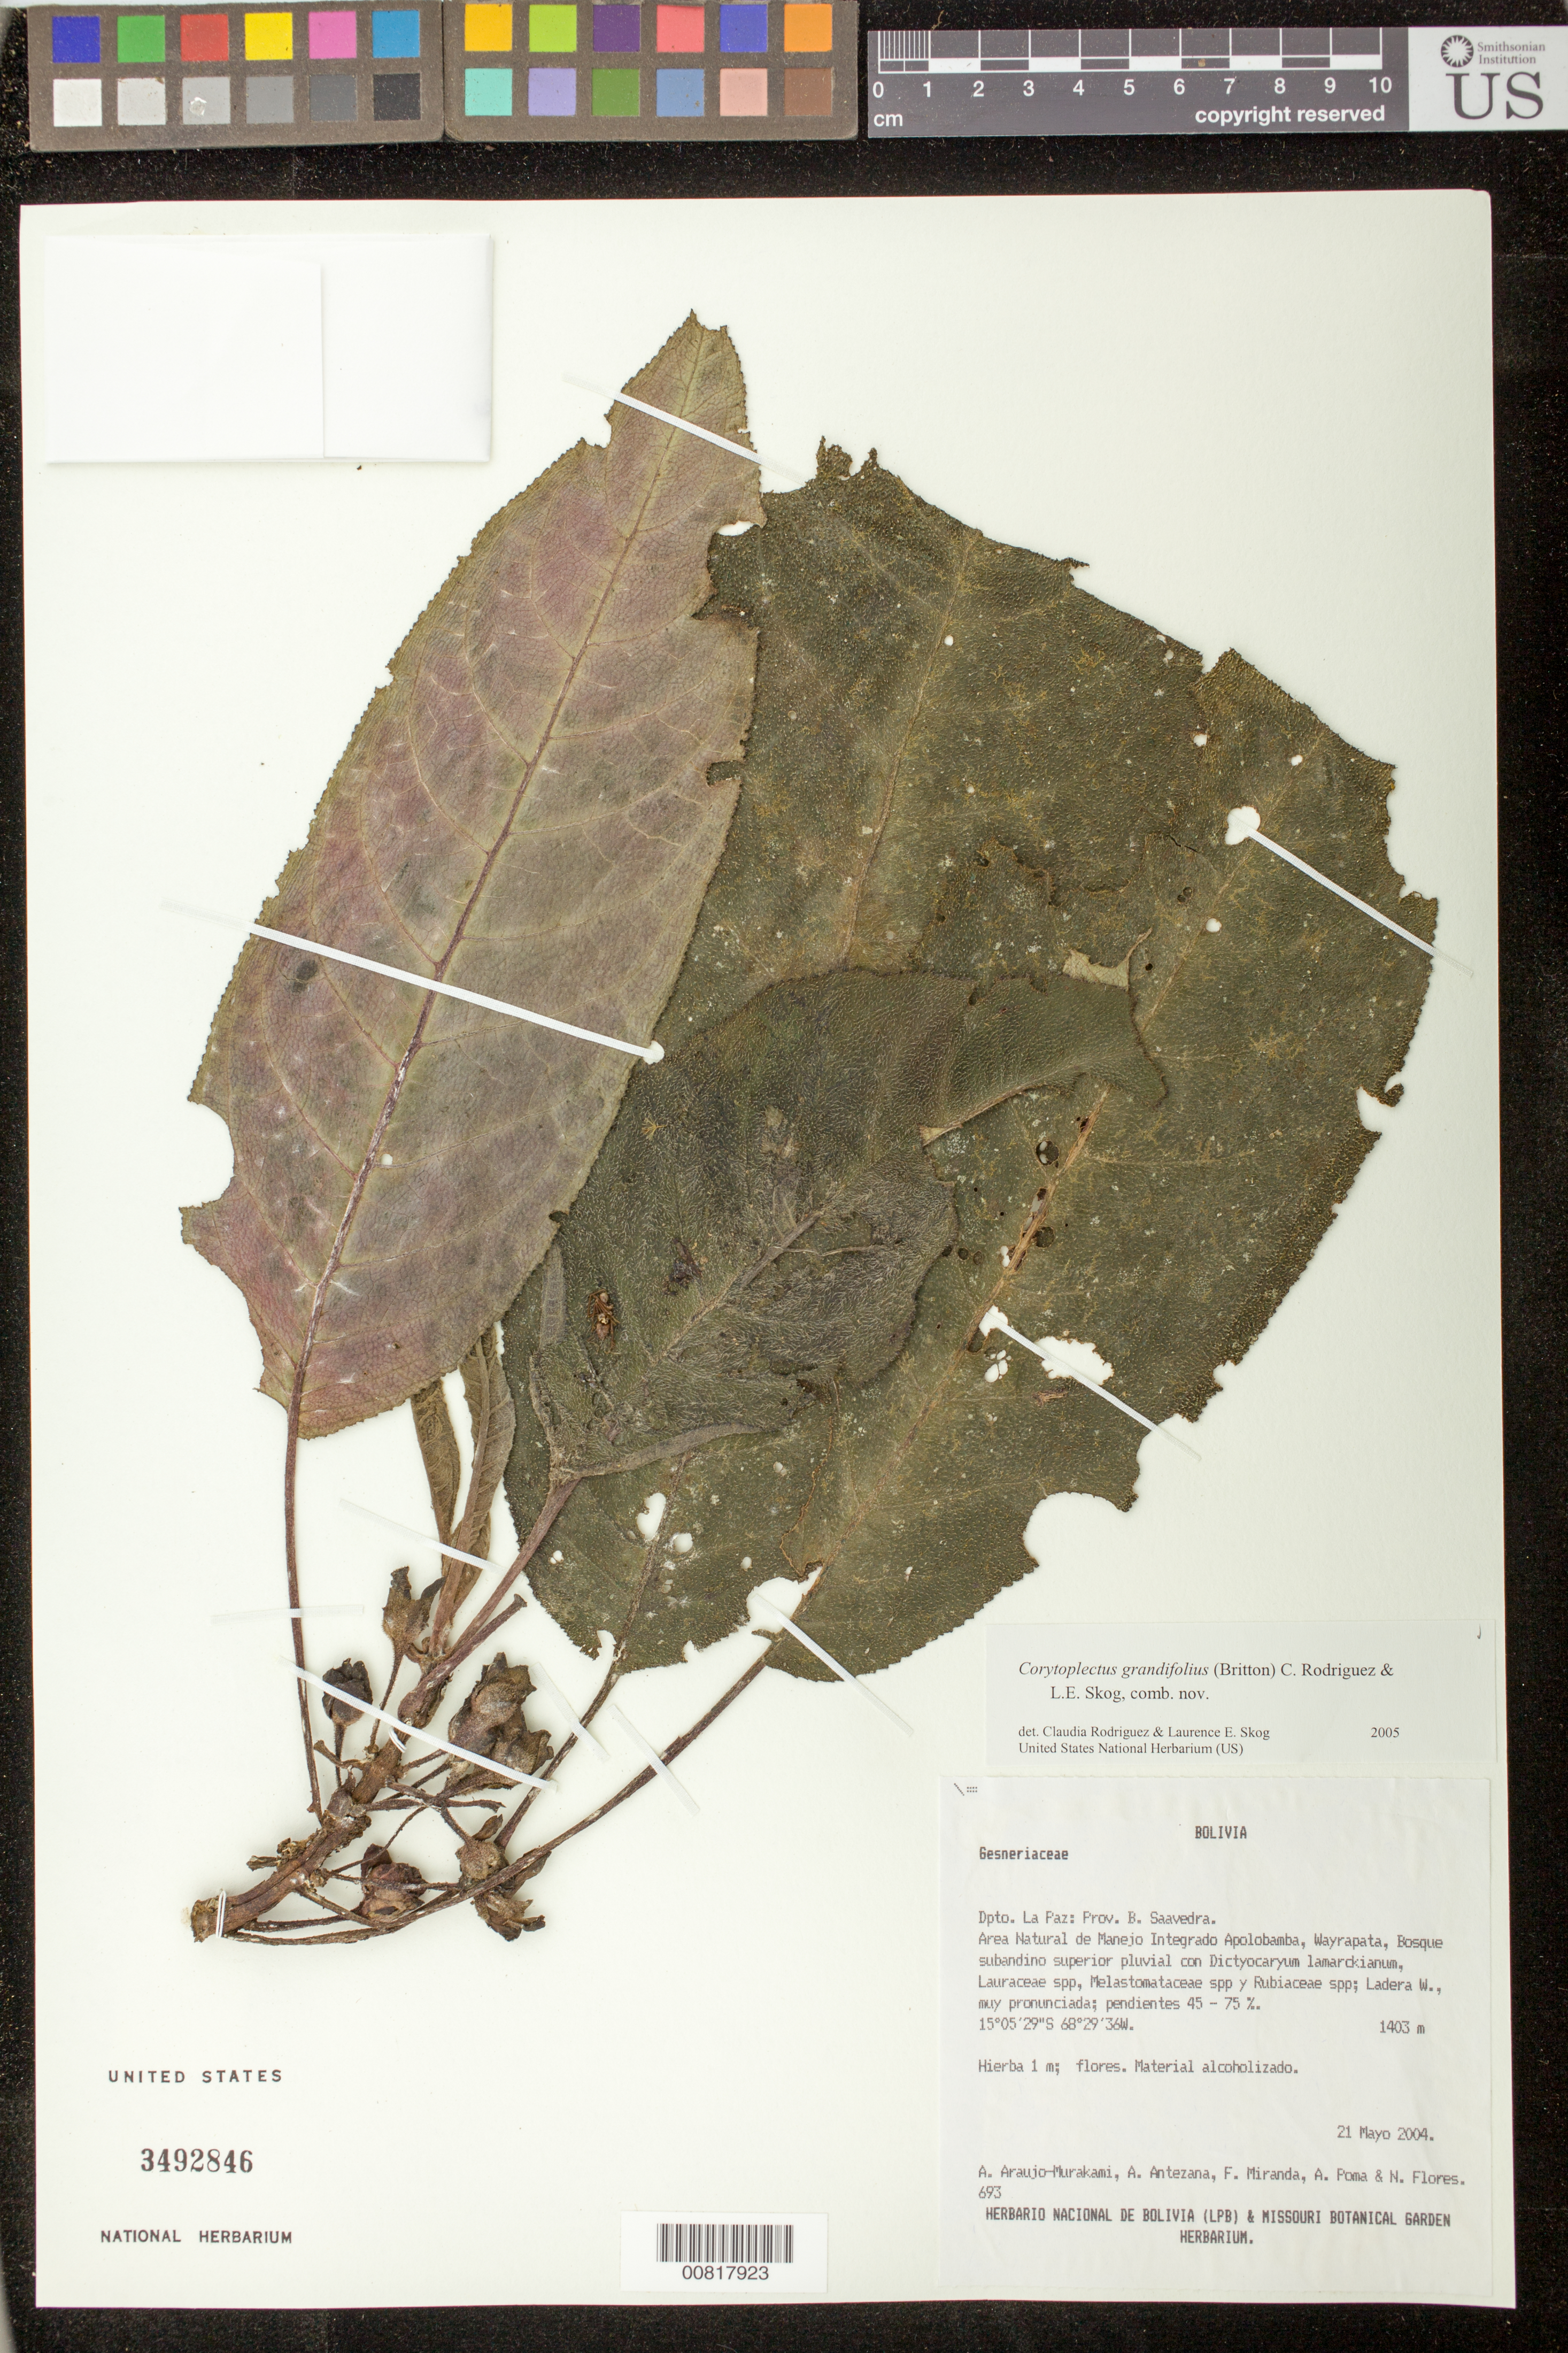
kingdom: Plantae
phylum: Tracheophyta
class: Magnoliopsida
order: Lamiales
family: Gesneriaceae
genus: Corytoplectus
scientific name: Corytoplectus grandifolius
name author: (Britton ex Rusby) Rodr.-Flores & L.E. Skog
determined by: Rodríguez-Flores, C. I.; Skog, L. E.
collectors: A. Araujo-Murakami, A. Antezana, F. Miranda, A. Poma & N. Flores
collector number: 693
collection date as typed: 21 May 2004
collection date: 2004-05-21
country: Bolivia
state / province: La Paz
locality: Dpto. La Paz: Prov. B. Saavedra. Area Natural de Manejo Integrado Apolobamba, Wayrapata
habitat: Bosque subandino superior pluvial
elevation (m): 1403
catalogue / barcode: US 3492846